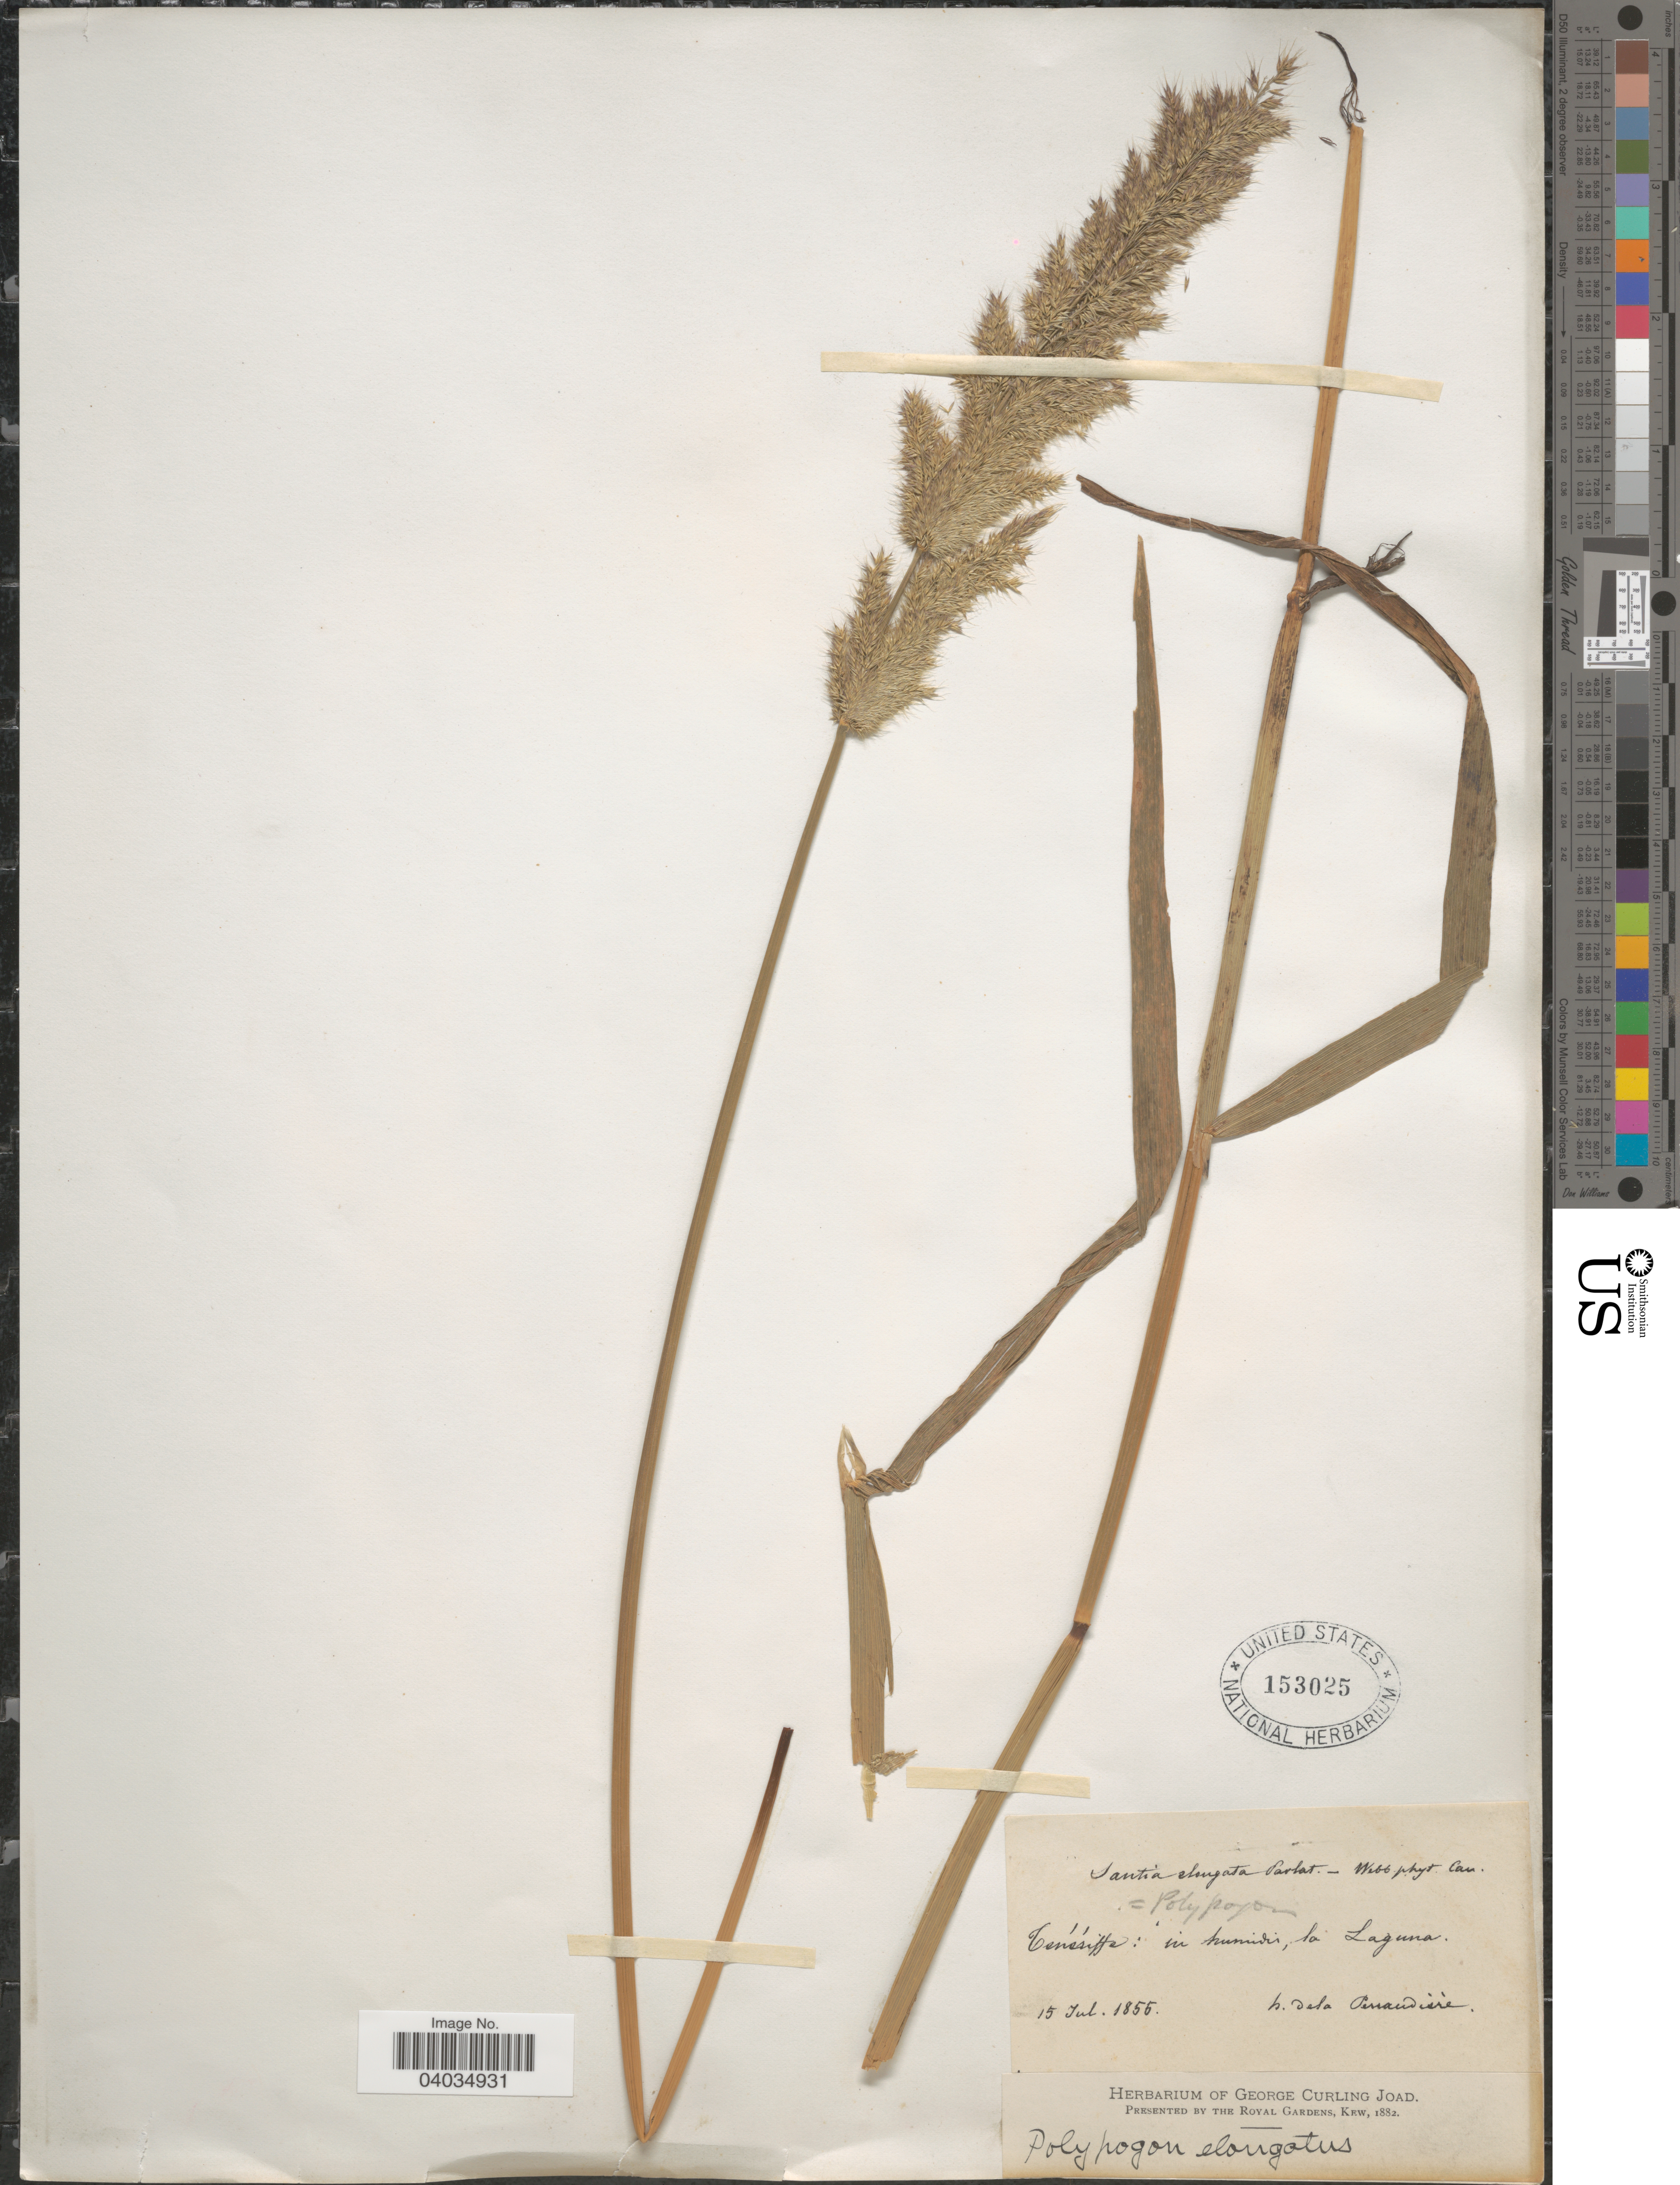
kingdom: Plantae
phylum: Tracheophyta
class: Liliopsida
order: Poales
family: Poaceae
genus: Polypogon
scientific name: Polypogon fugax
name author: Nees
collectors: H. de la Perraudière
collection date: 1855-07-15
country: Spain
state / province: Canarias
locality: Tenériffe: in humidis, la Laguna.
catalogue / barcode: US 153025